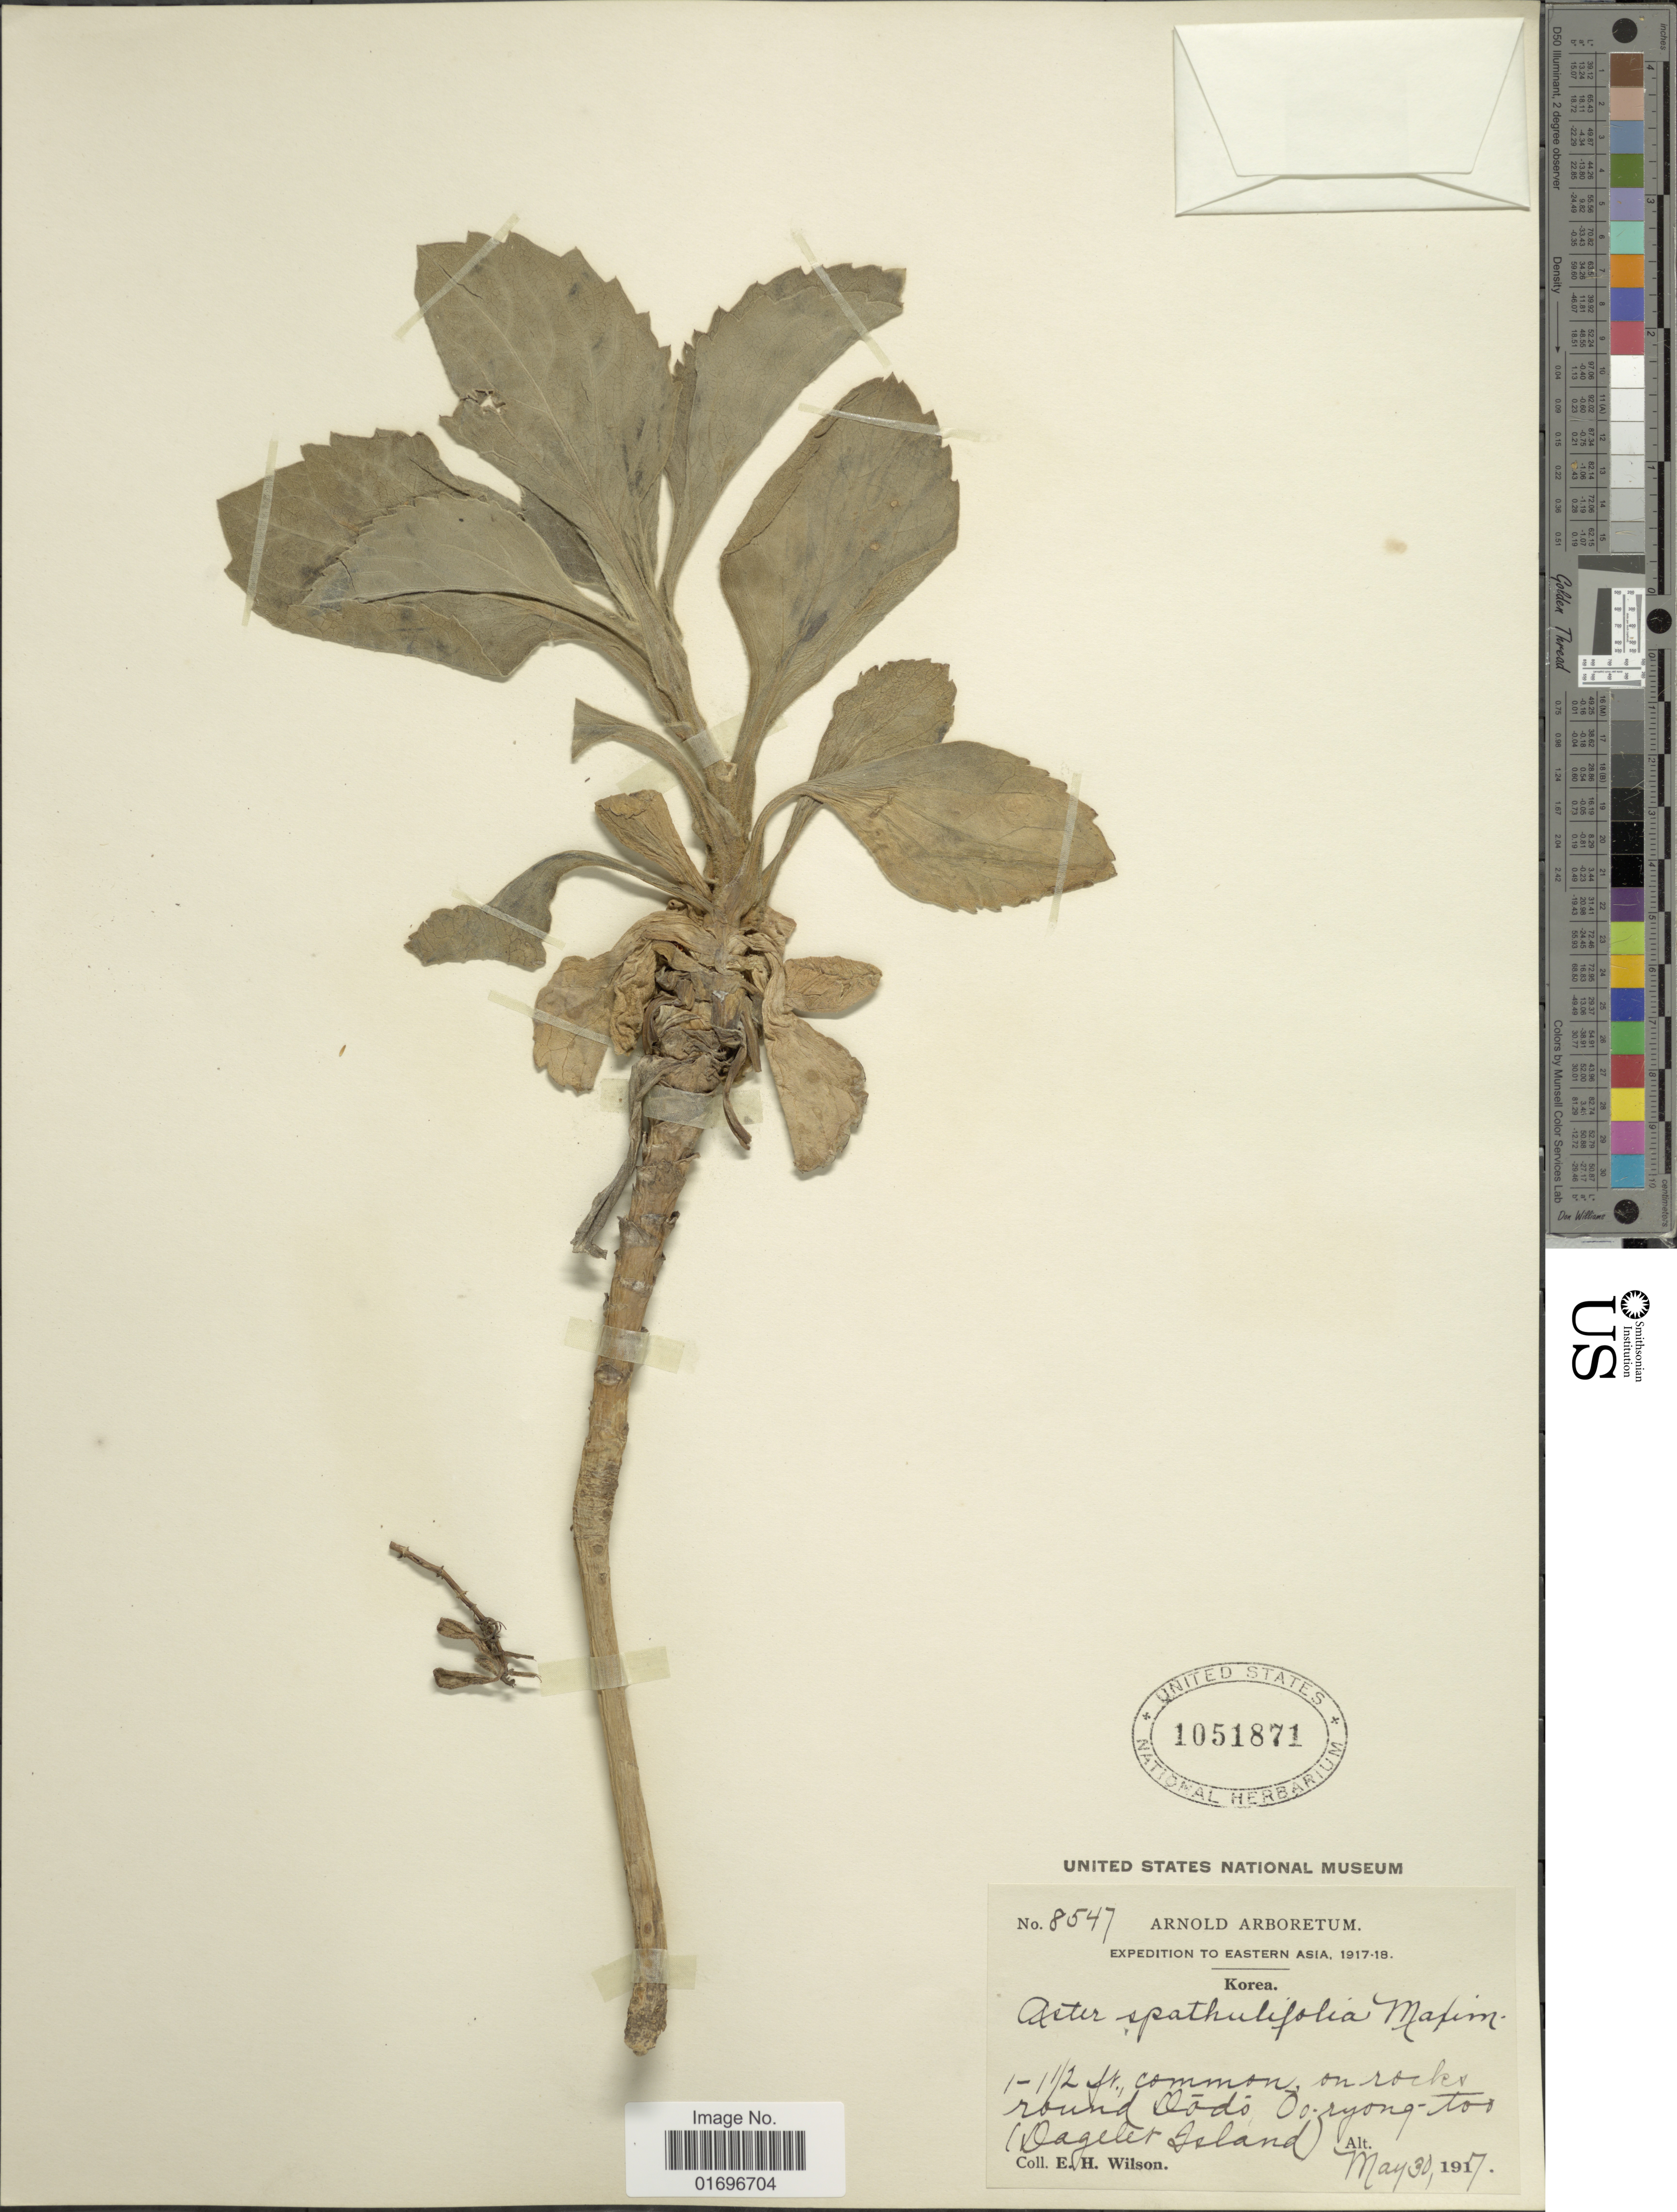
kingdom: Plantae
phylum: Tracheophyta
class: Magnoliopsida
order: Asterales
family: Asteraceae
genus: Aster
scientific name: Aster spathulifolius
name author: Maxim.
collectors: E. Wilson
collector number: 8547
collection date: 1917-05-30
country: South Korea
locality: Eastern Asia. Korea. On rocky round Dödö, Oo-ryong-too (Dagelet Island)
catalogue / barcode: US 1051871